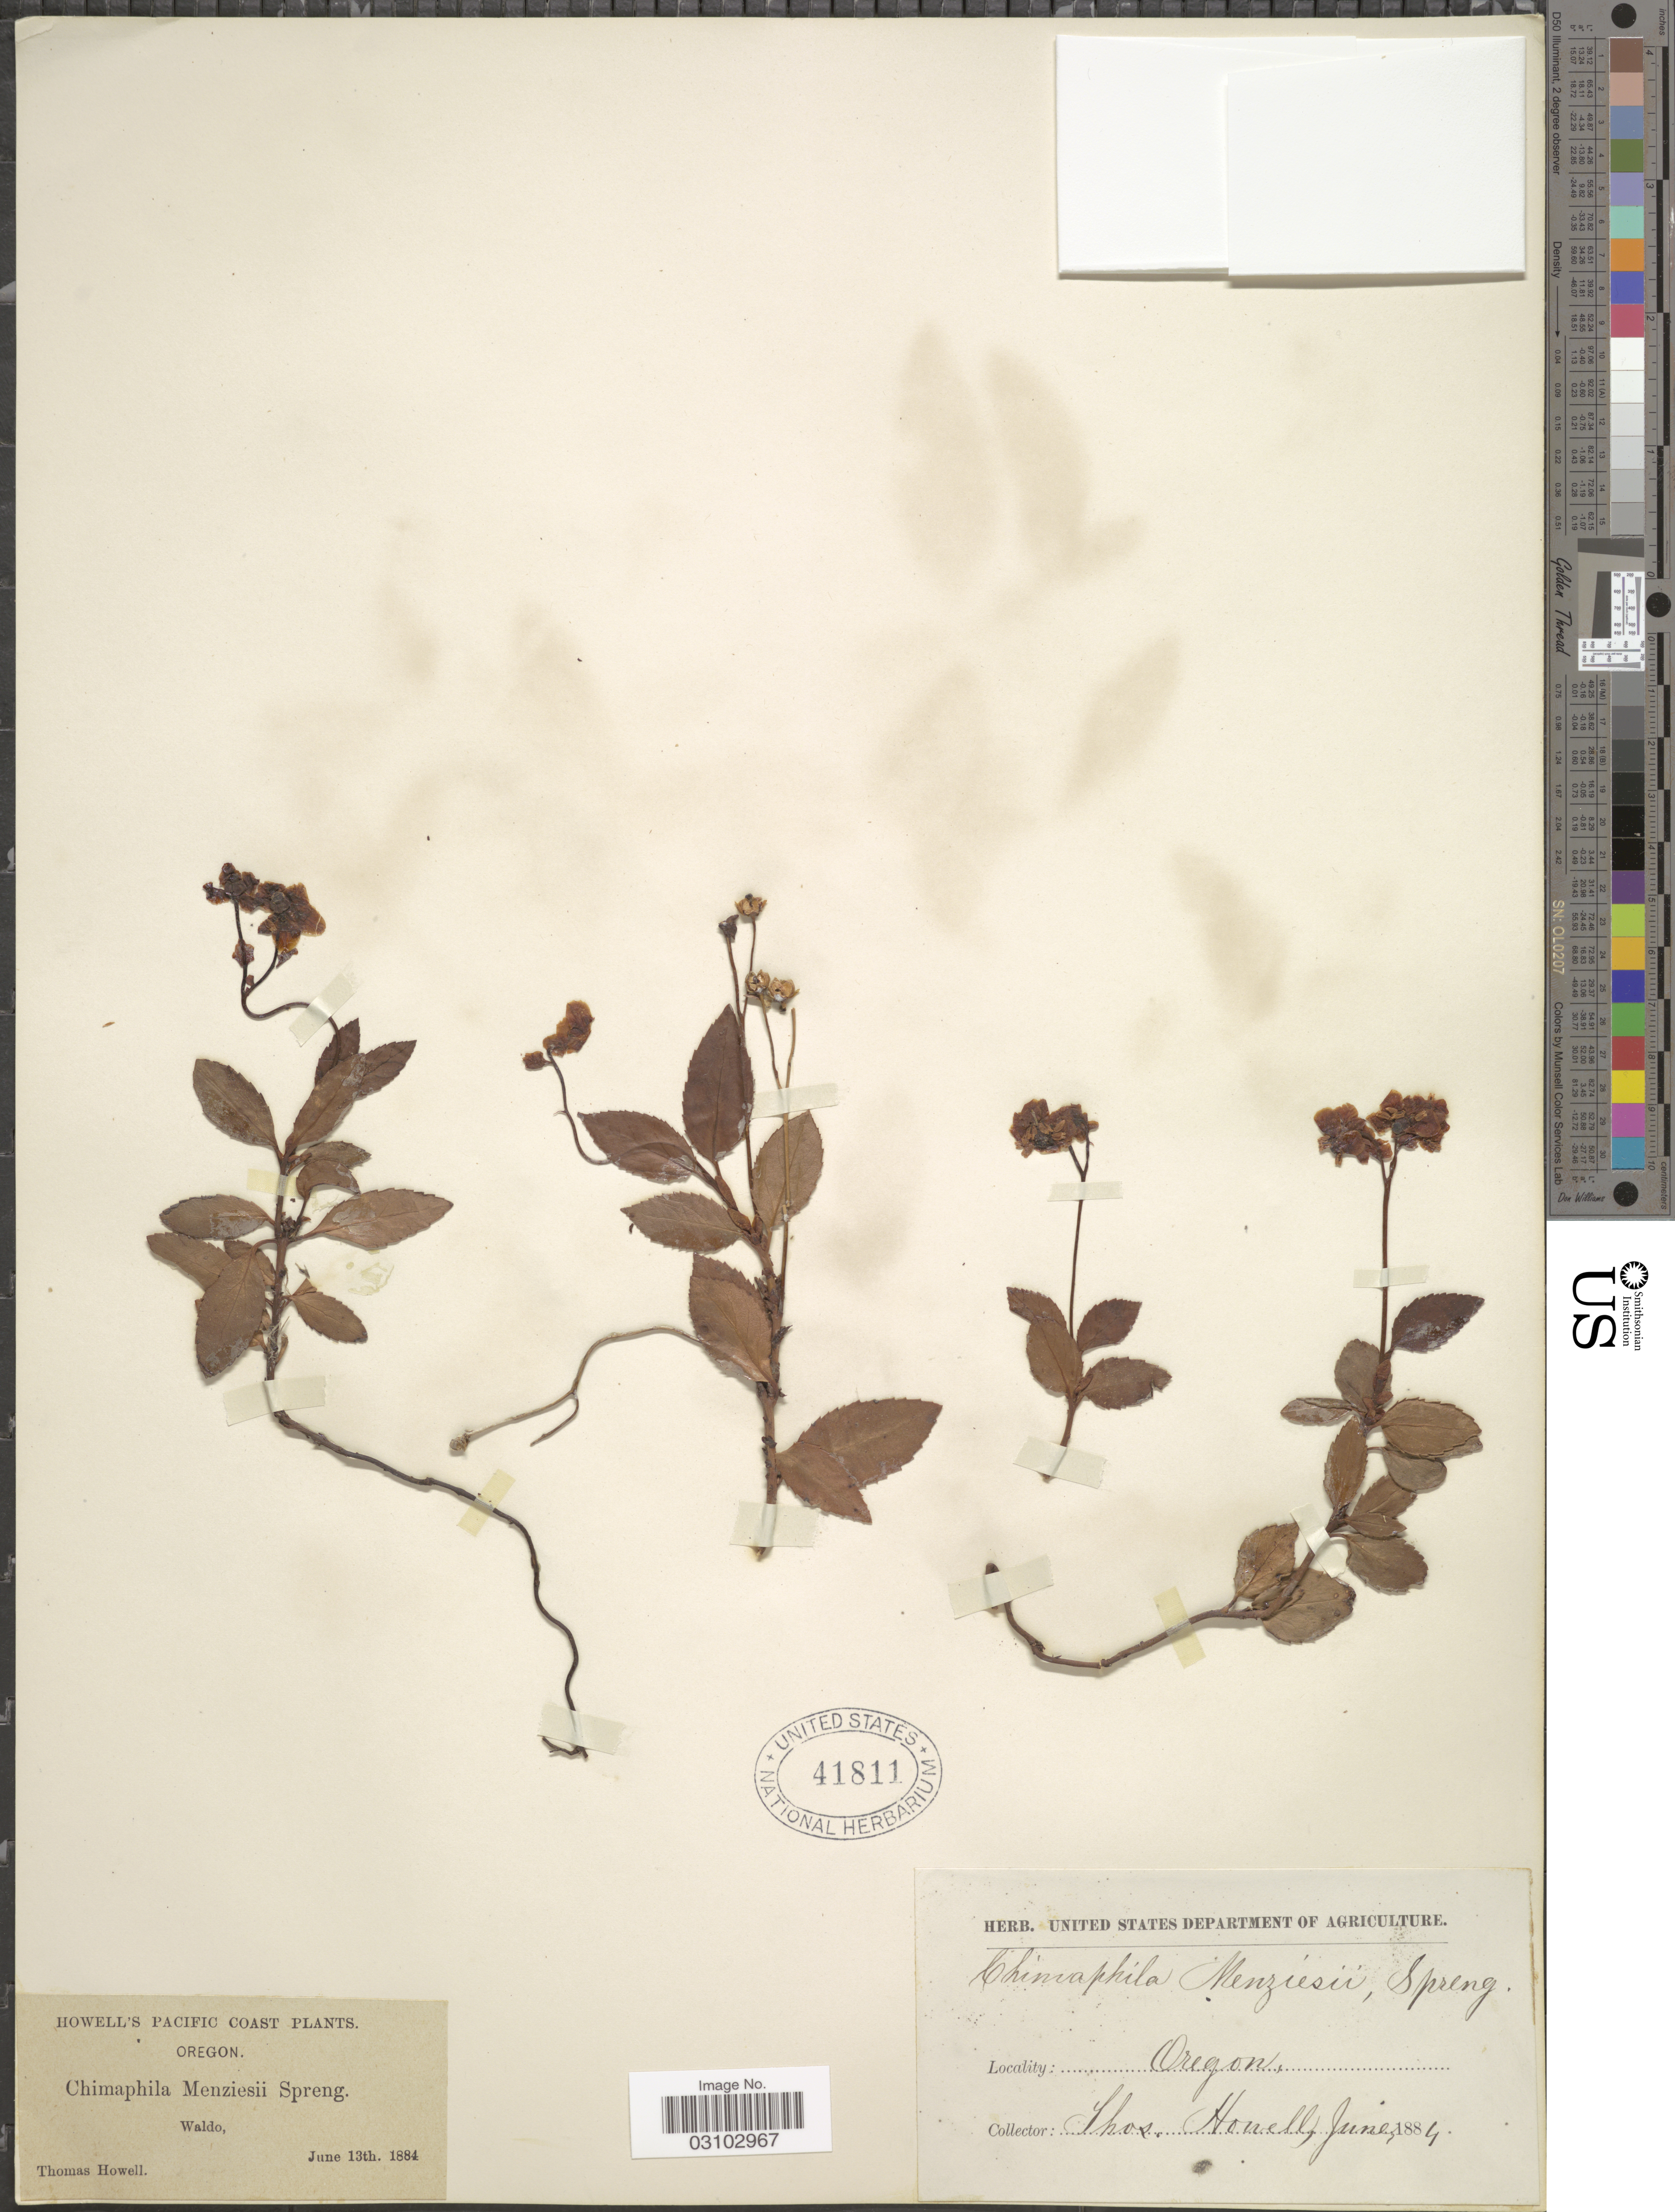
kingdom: Plantae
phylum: Tracheophyta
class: Magnoliopsida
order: Ericales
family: Ericaceae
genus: Chimaphila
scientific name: Chimaphila menziesii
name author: (R. Br. ex G. Don) Spreng.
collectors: T. Howell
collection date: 1884-06-13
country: United States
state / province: Oregon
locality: Pacific Coast. Waldo.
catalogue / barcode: US 41811